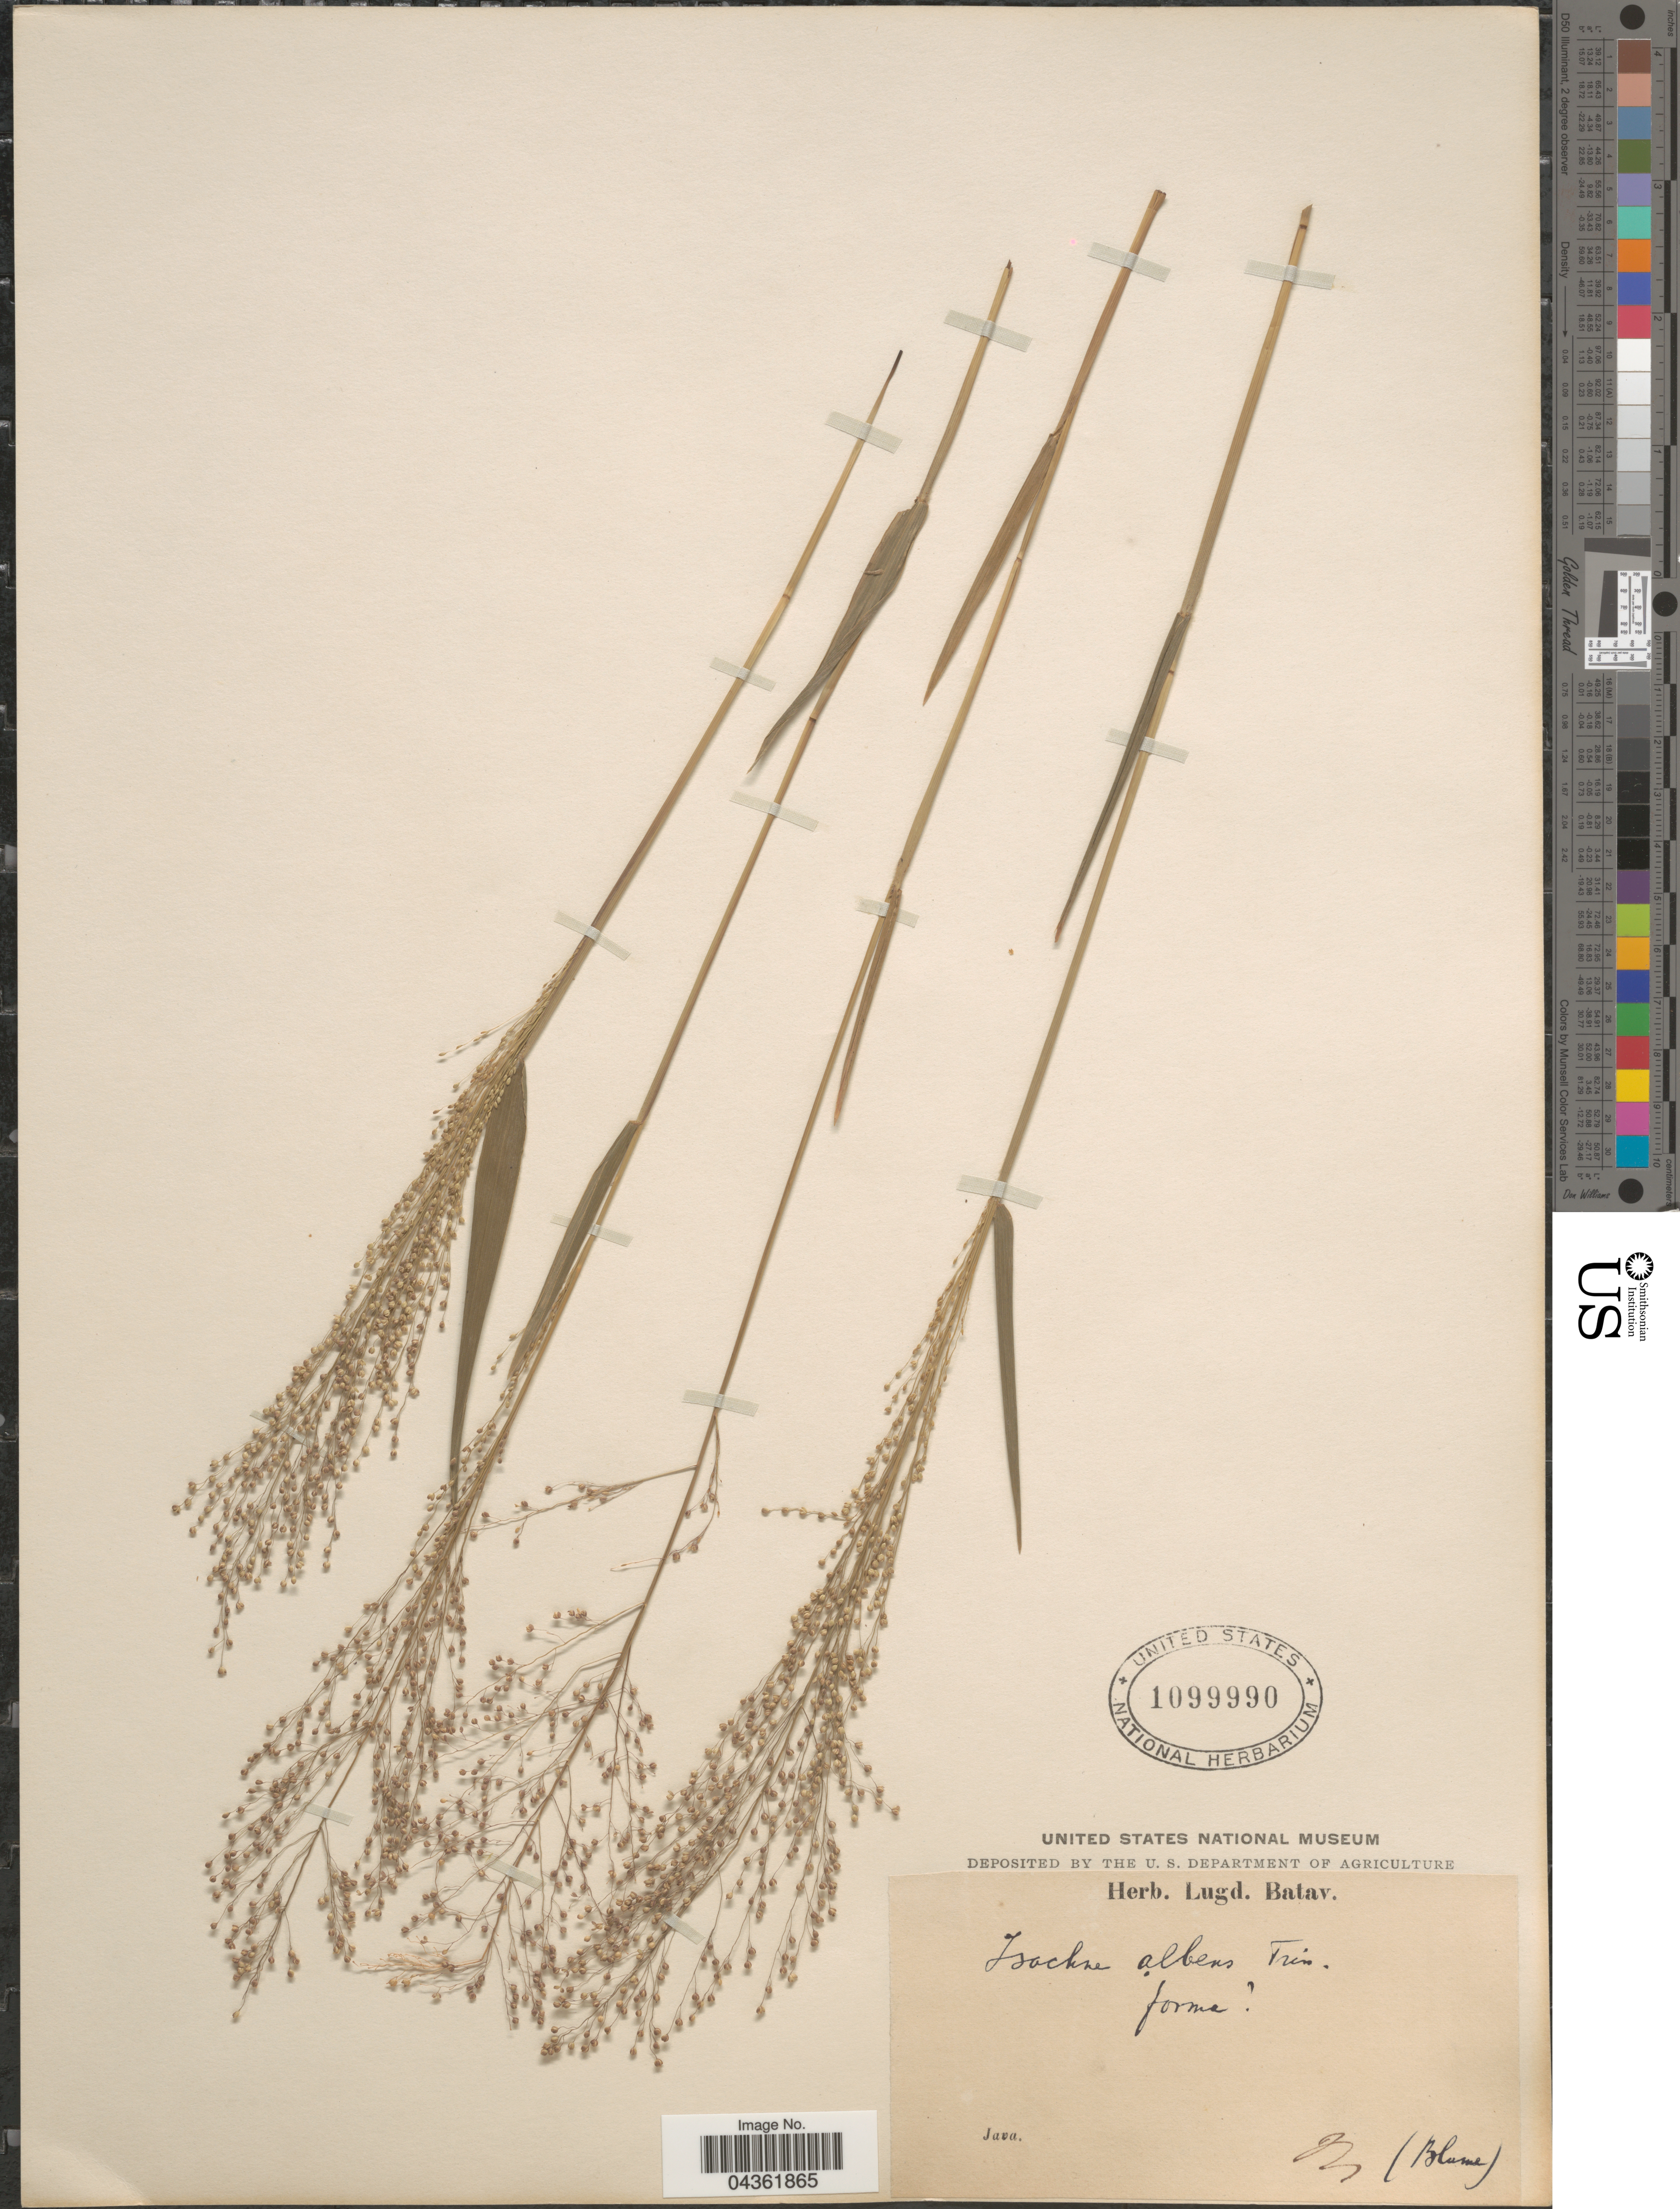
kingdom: Plantae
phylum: Tracheophyta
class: Liliopsida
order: Poales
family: Poaceae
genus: Isachne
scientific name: Isachne albens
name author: Trin.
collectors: -. Blume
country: Indonesia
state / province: Java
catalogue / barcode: US 1099990